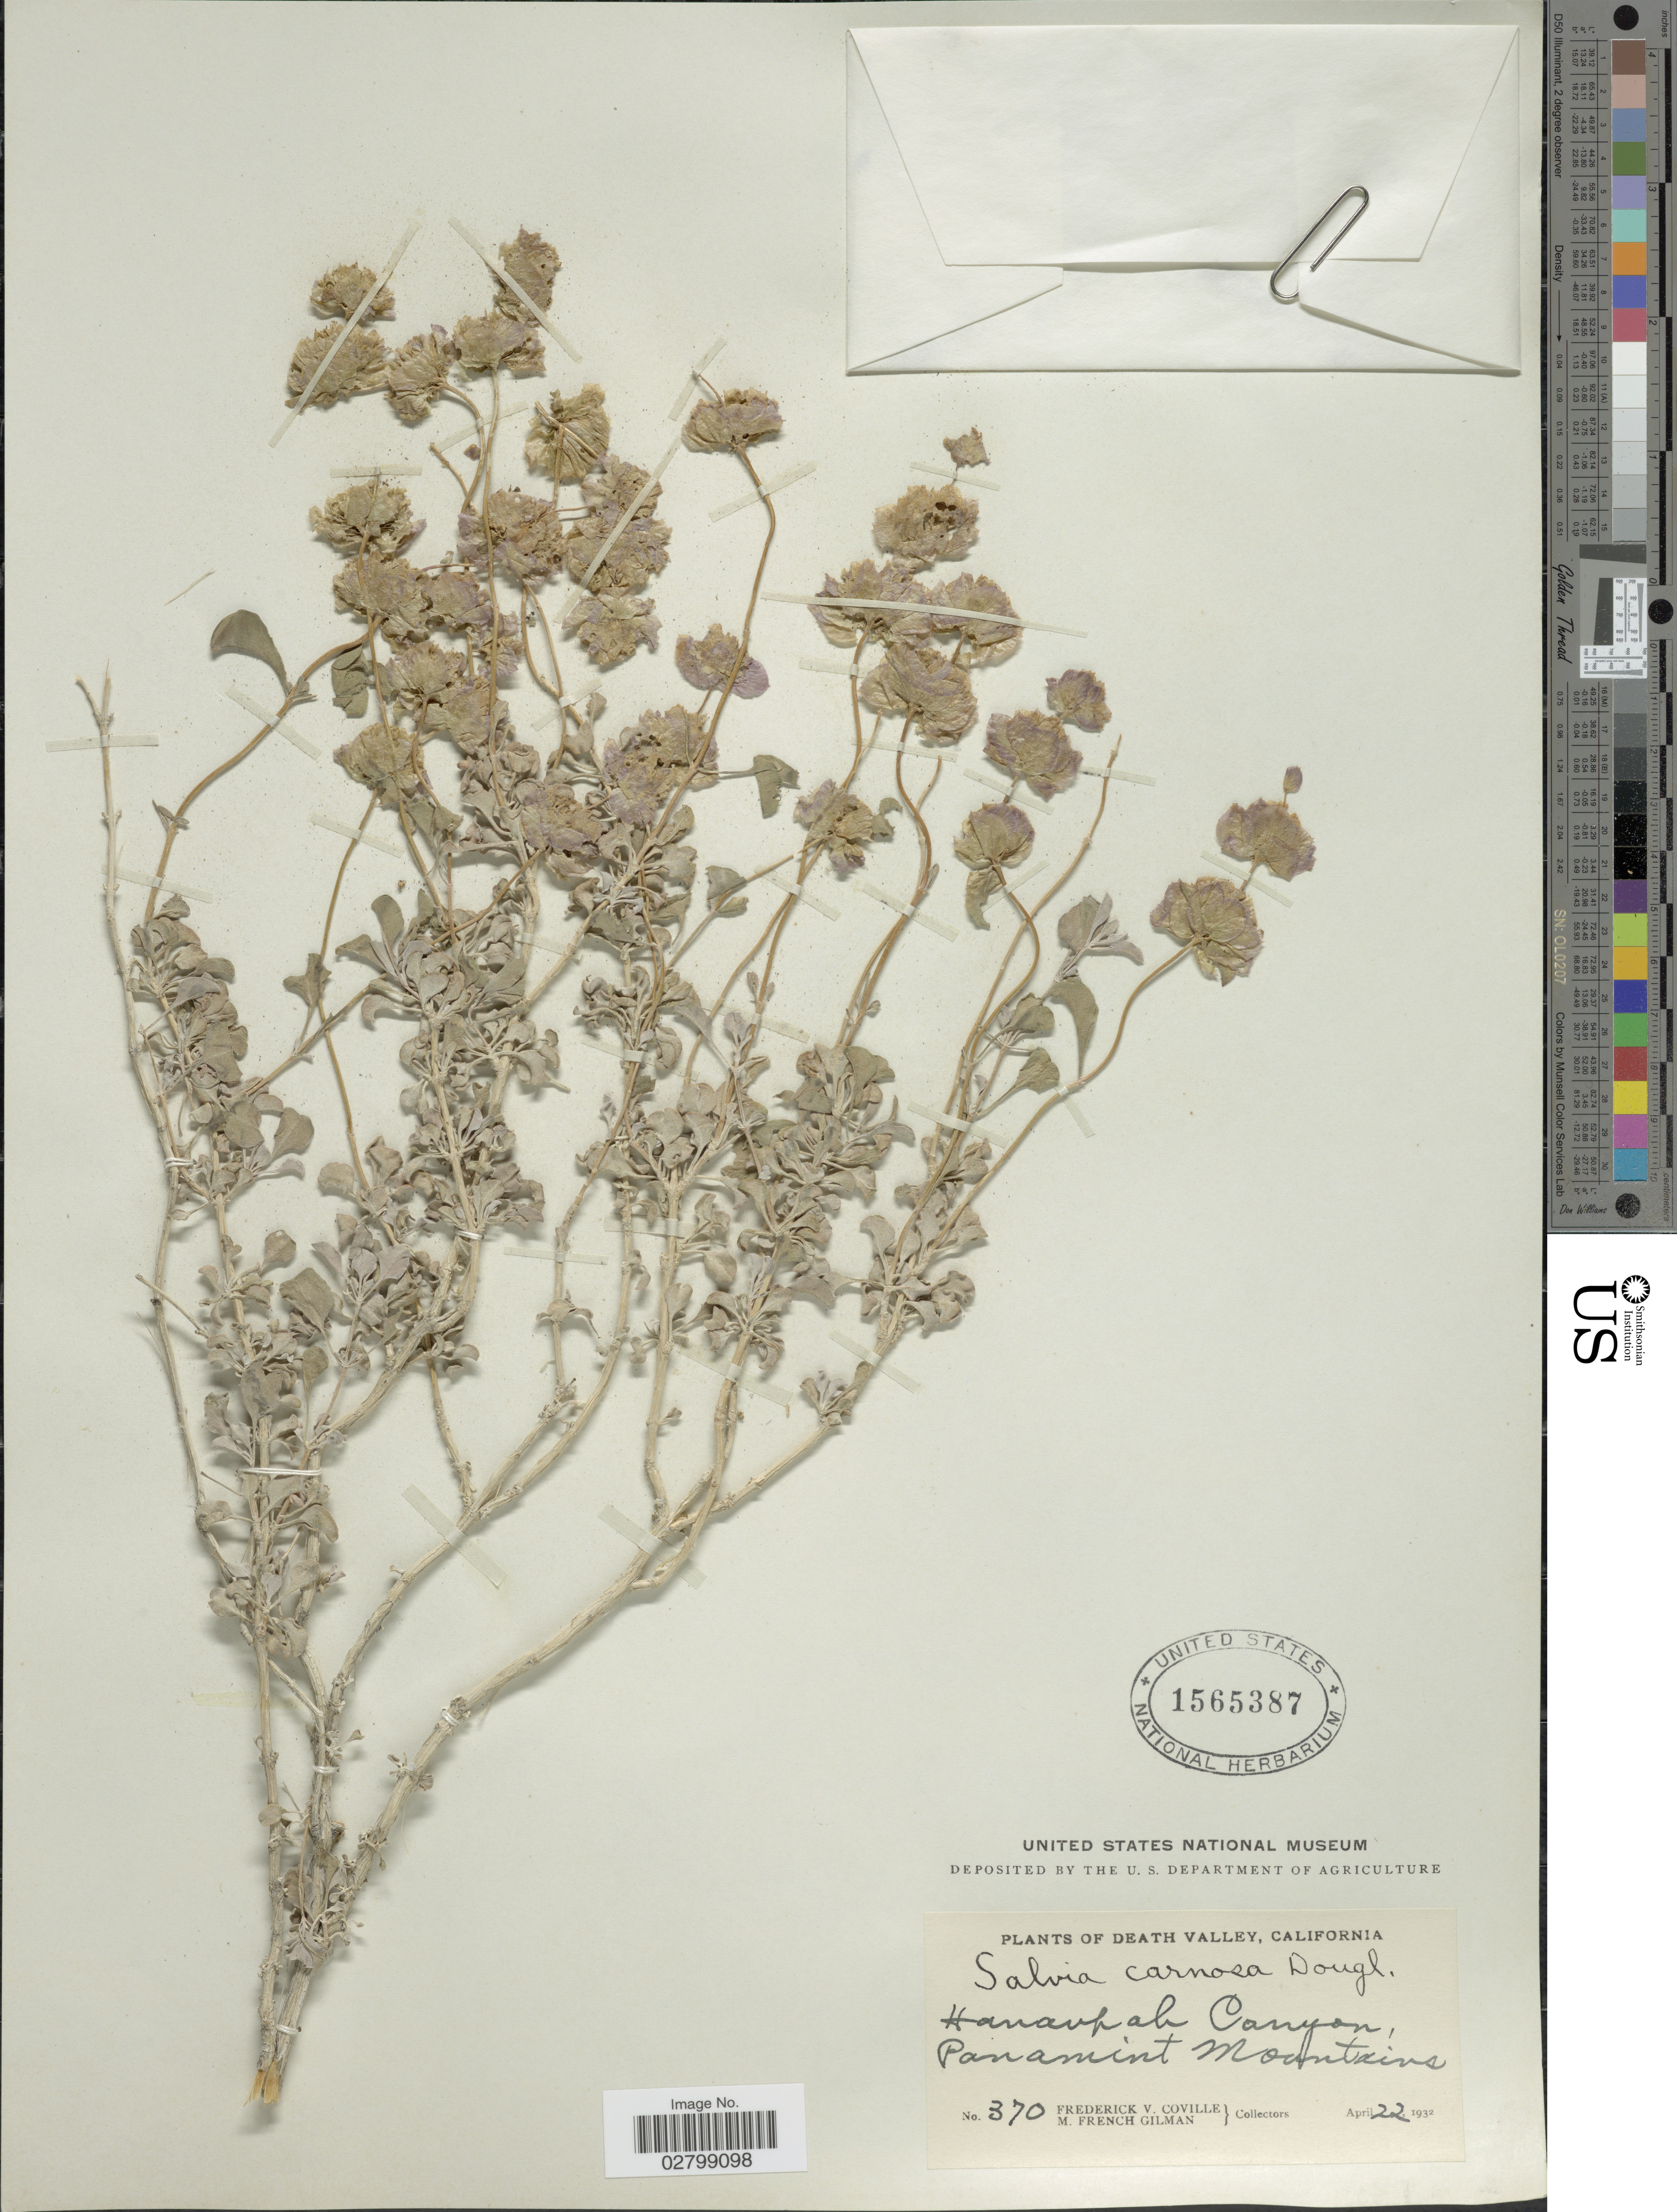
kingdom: Plantae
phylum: Tracheophyta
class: Magnoliopsida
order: Lamiales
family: Lamiaceae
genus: Salvia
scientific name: Salvia carnosa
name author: Douglas ex Greene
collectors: F. V. Coville & M. F. Gilman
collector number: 370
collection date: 1932-04-22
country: United States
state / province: California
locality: Death Valley. Hanaupah Canyon, Panamint Mountains.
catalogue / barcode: US 1565387